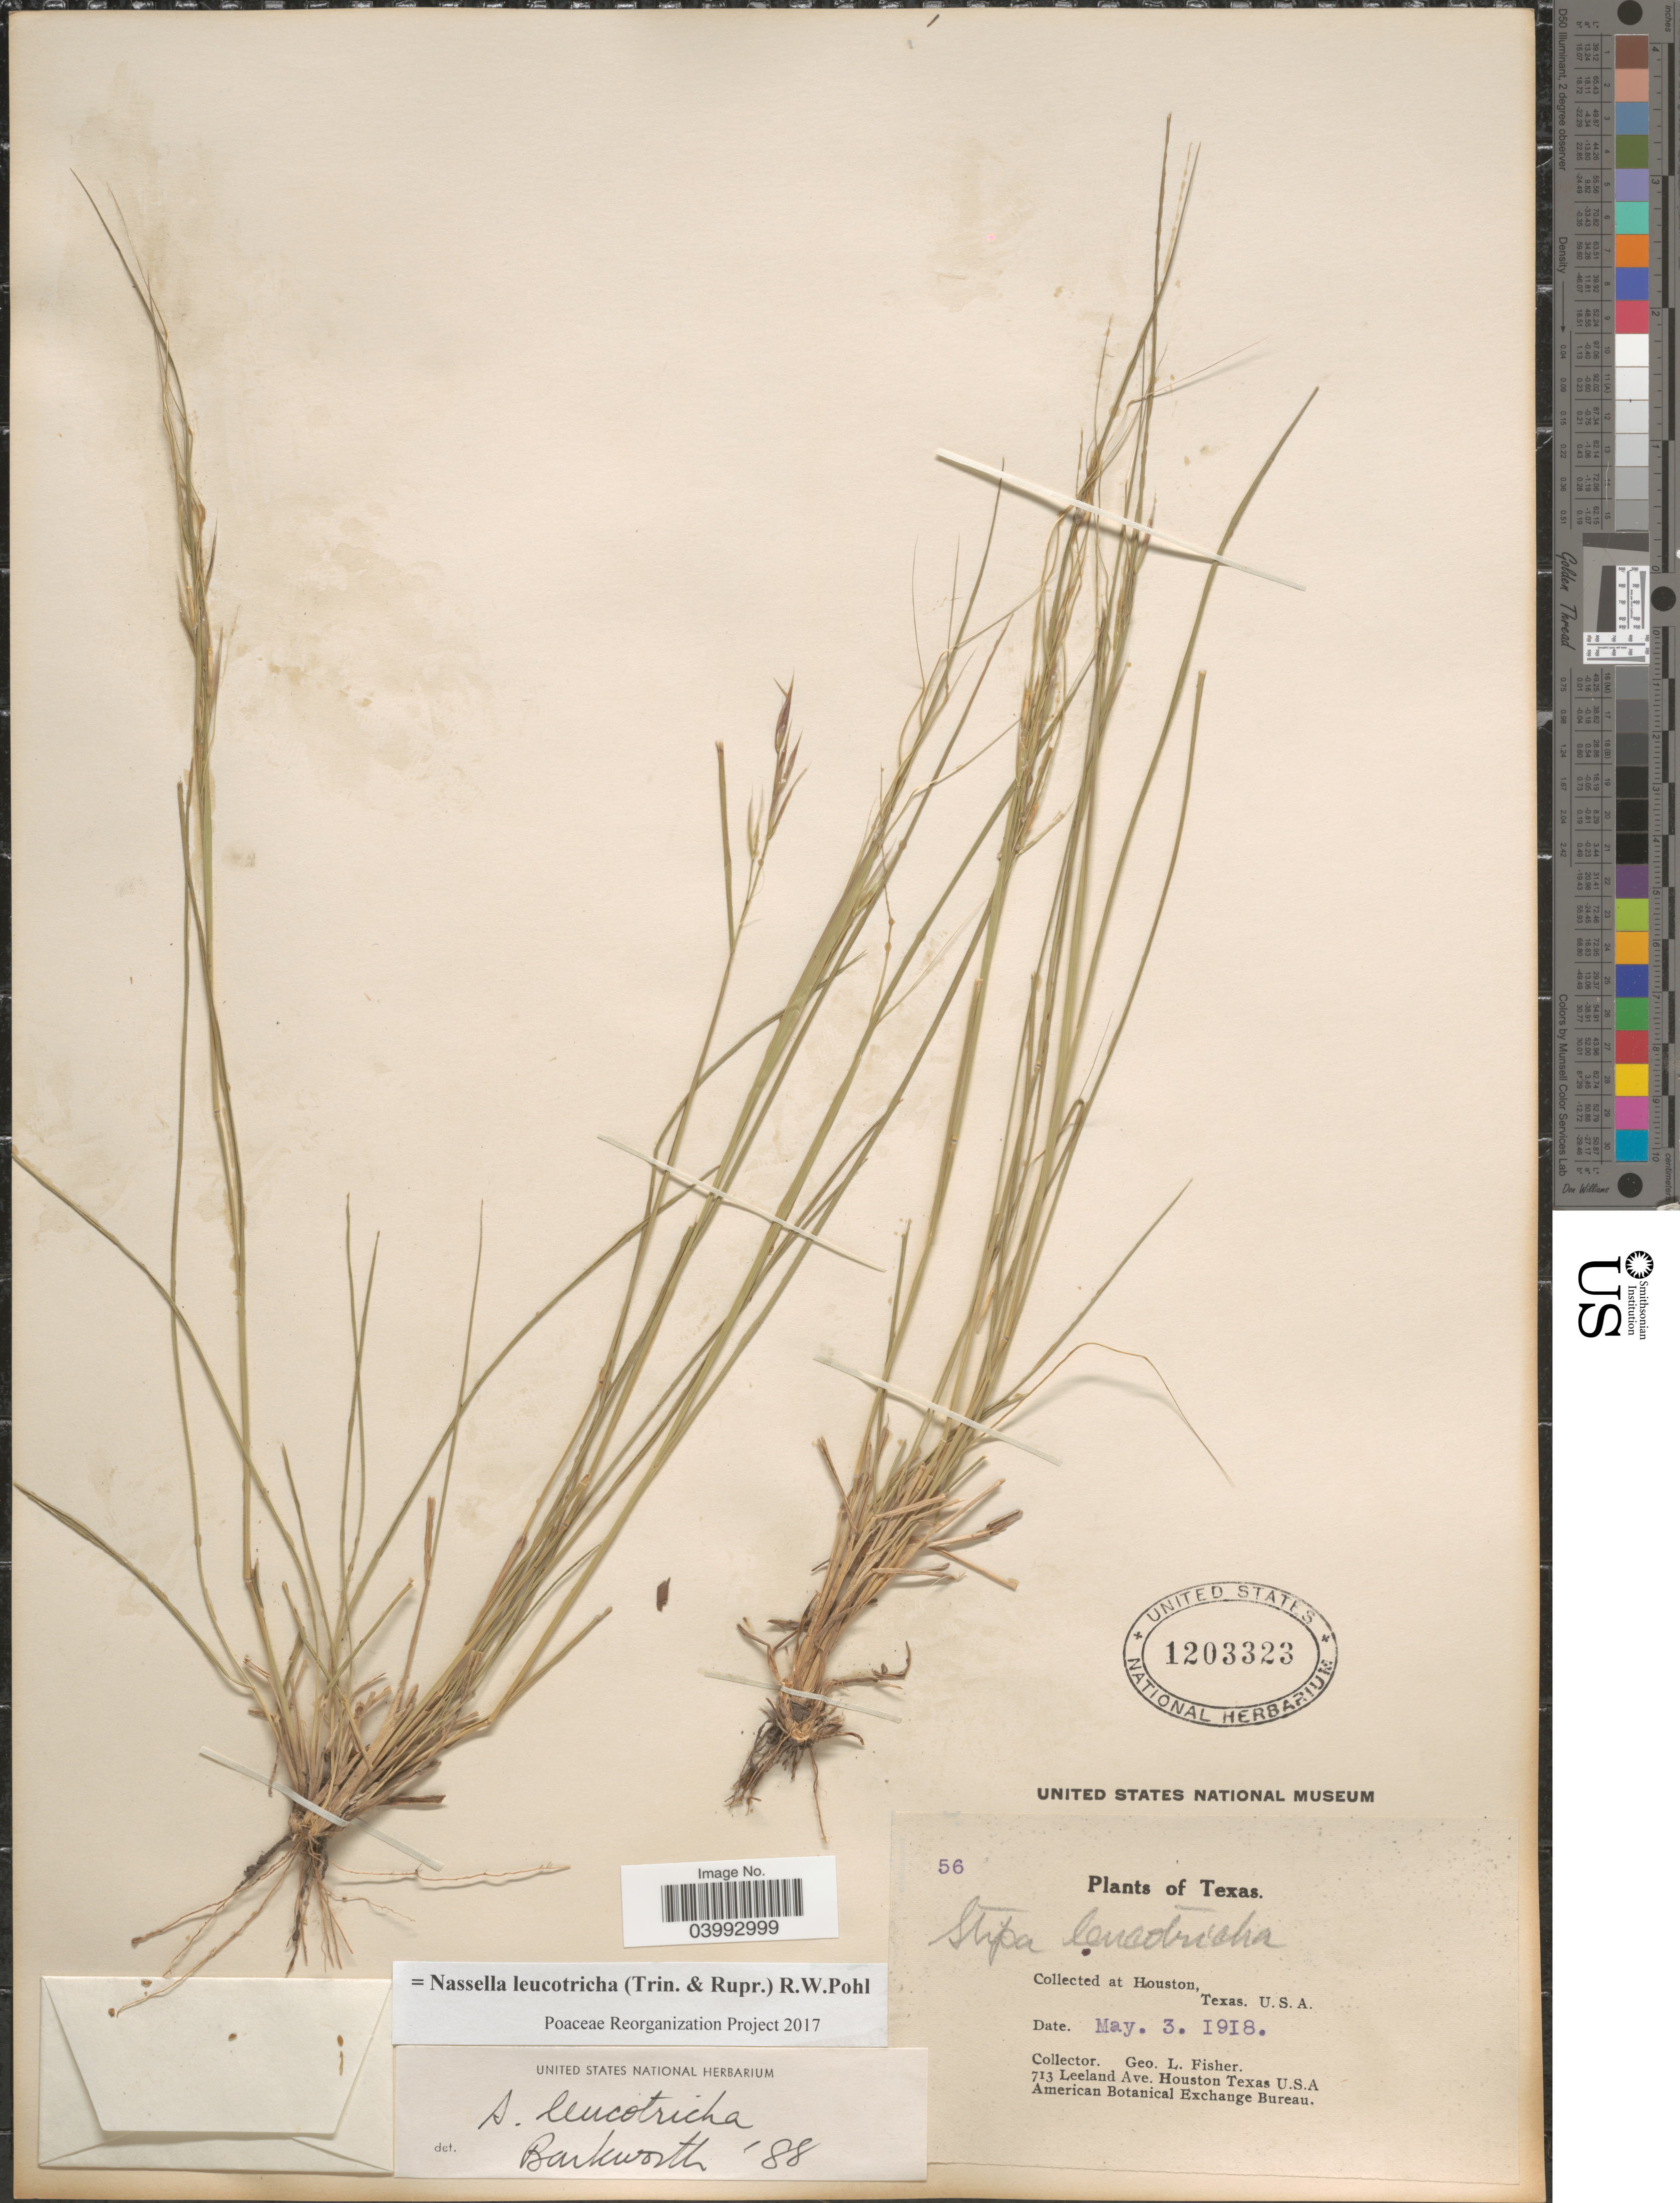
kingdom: Plantae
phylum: Tracheophyta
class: Liliopsida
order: Poales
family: Poaceae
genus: Nassella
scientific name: Nassella leucotricha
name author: (Trin. & Rupr.) R.W. Pohl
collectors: G. L. Fisher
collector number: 56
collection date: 1918-05-03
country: United States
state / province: Texas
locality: At Houston.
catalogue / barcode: US 1203323